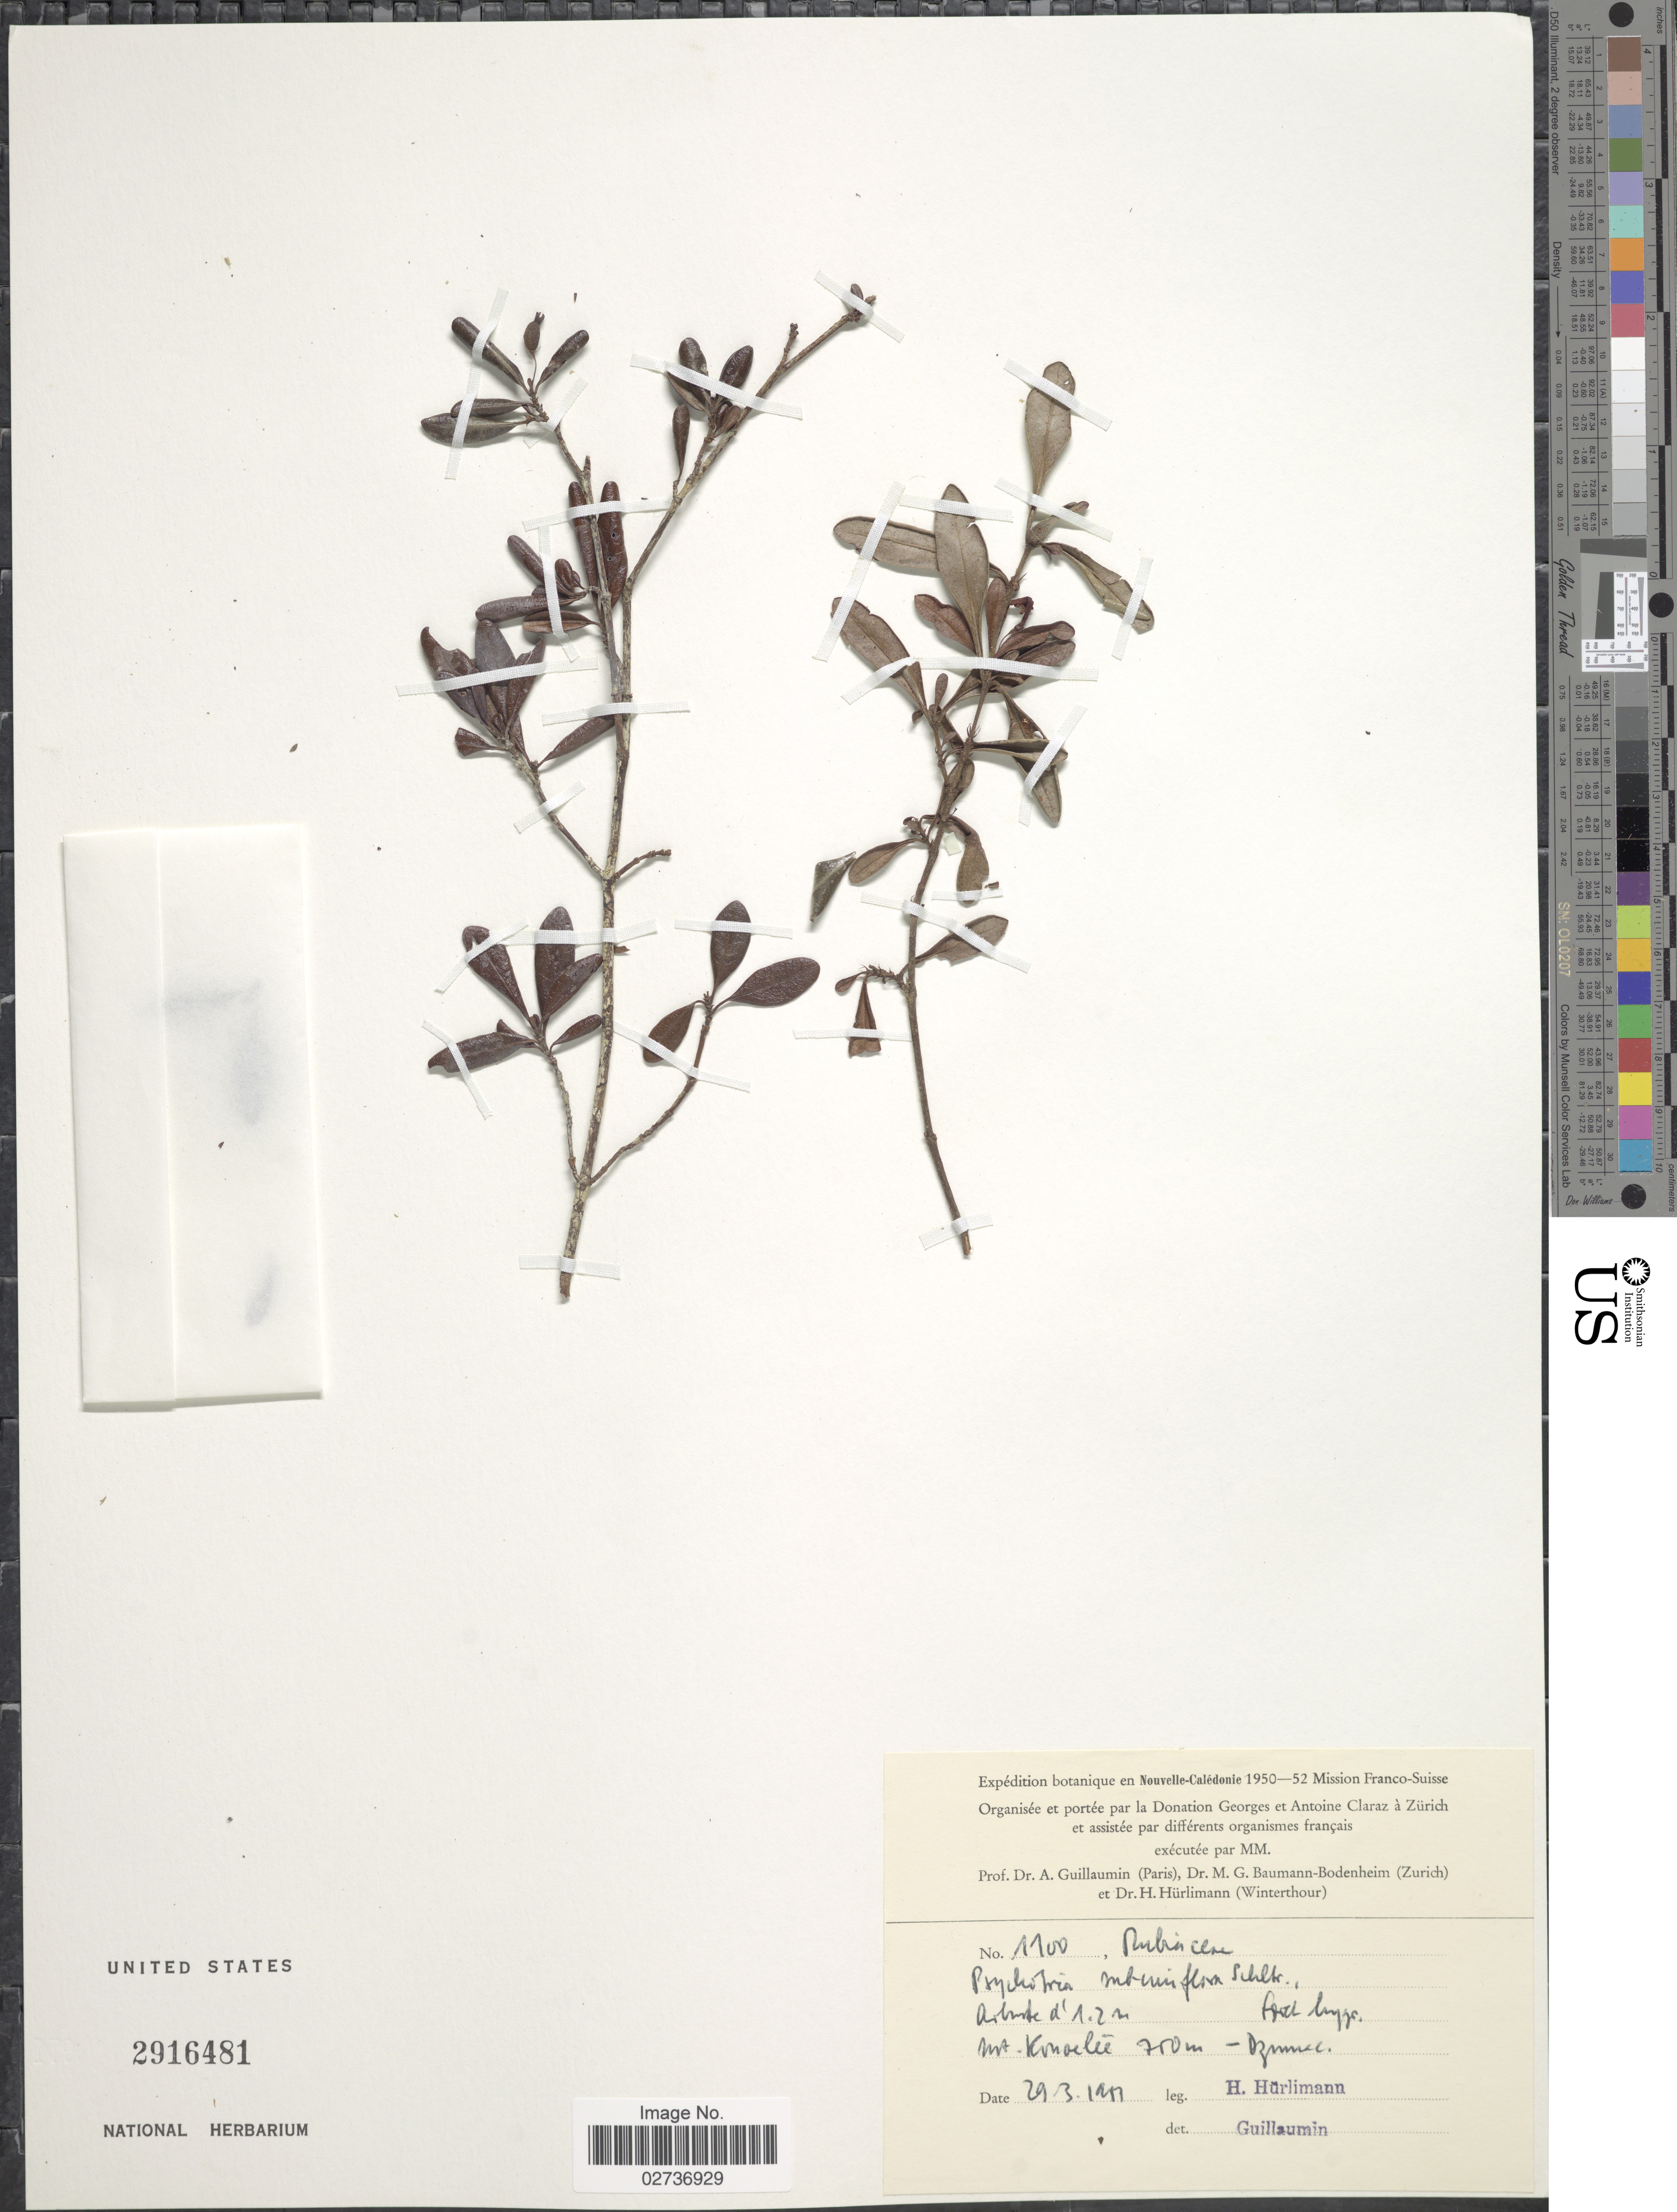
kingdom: Plantae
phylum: Tracheophyta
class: Magnoliopsida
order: Gentianales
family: Rubiaceae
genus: Psychotria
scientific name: Psychotria subuniflora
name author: (Baill.) Schltr.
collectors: H. Hürlimann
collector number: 1100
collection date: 1951-03-29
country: New Caledonia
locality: Mt. Konoelee-Dzumec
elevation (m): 750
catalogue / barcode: US 2916481